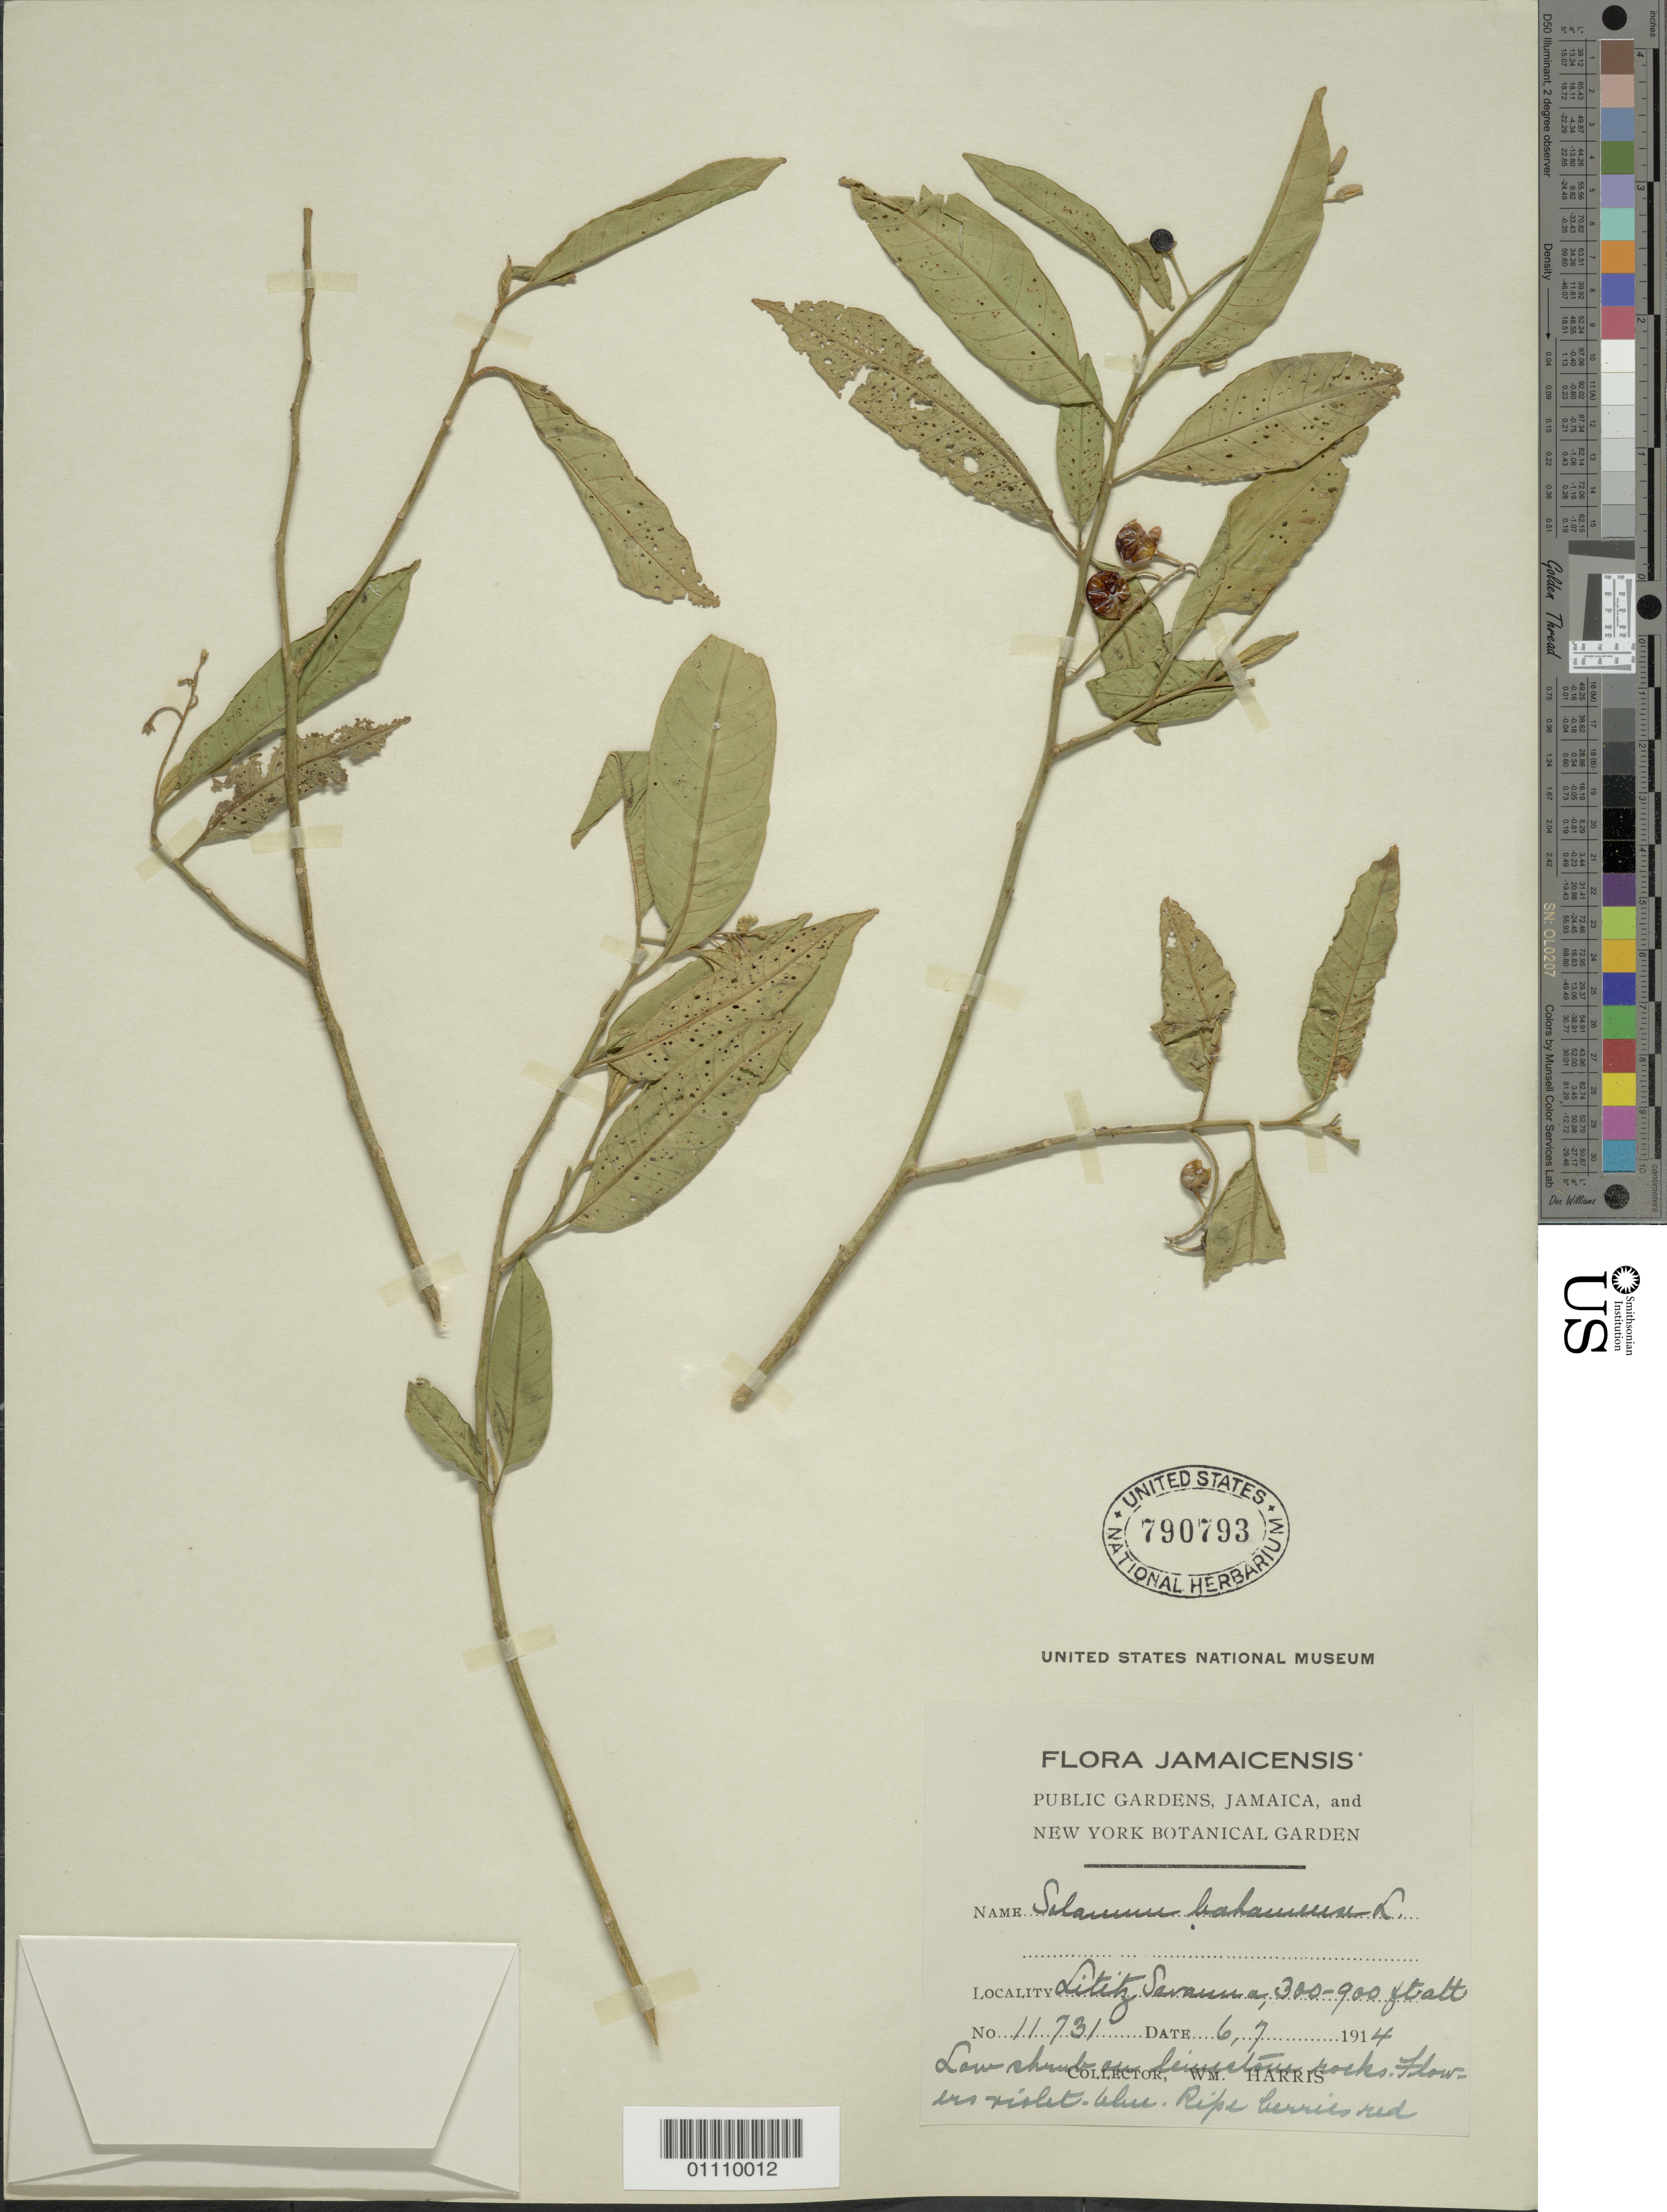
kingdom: Plantae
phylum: Tracheophyta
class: Magnoliopsida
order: Solanales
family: Solanaceae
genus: Solanum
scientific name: Solanum bahamense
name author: L.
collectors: W. Harris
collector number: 11731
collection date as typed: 06 Jul 1914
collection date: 1914-07-06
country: Jamaica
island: Jamaica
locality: Lititz Savanna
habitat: On limestone rocks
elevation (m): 91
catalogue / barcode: US 790793